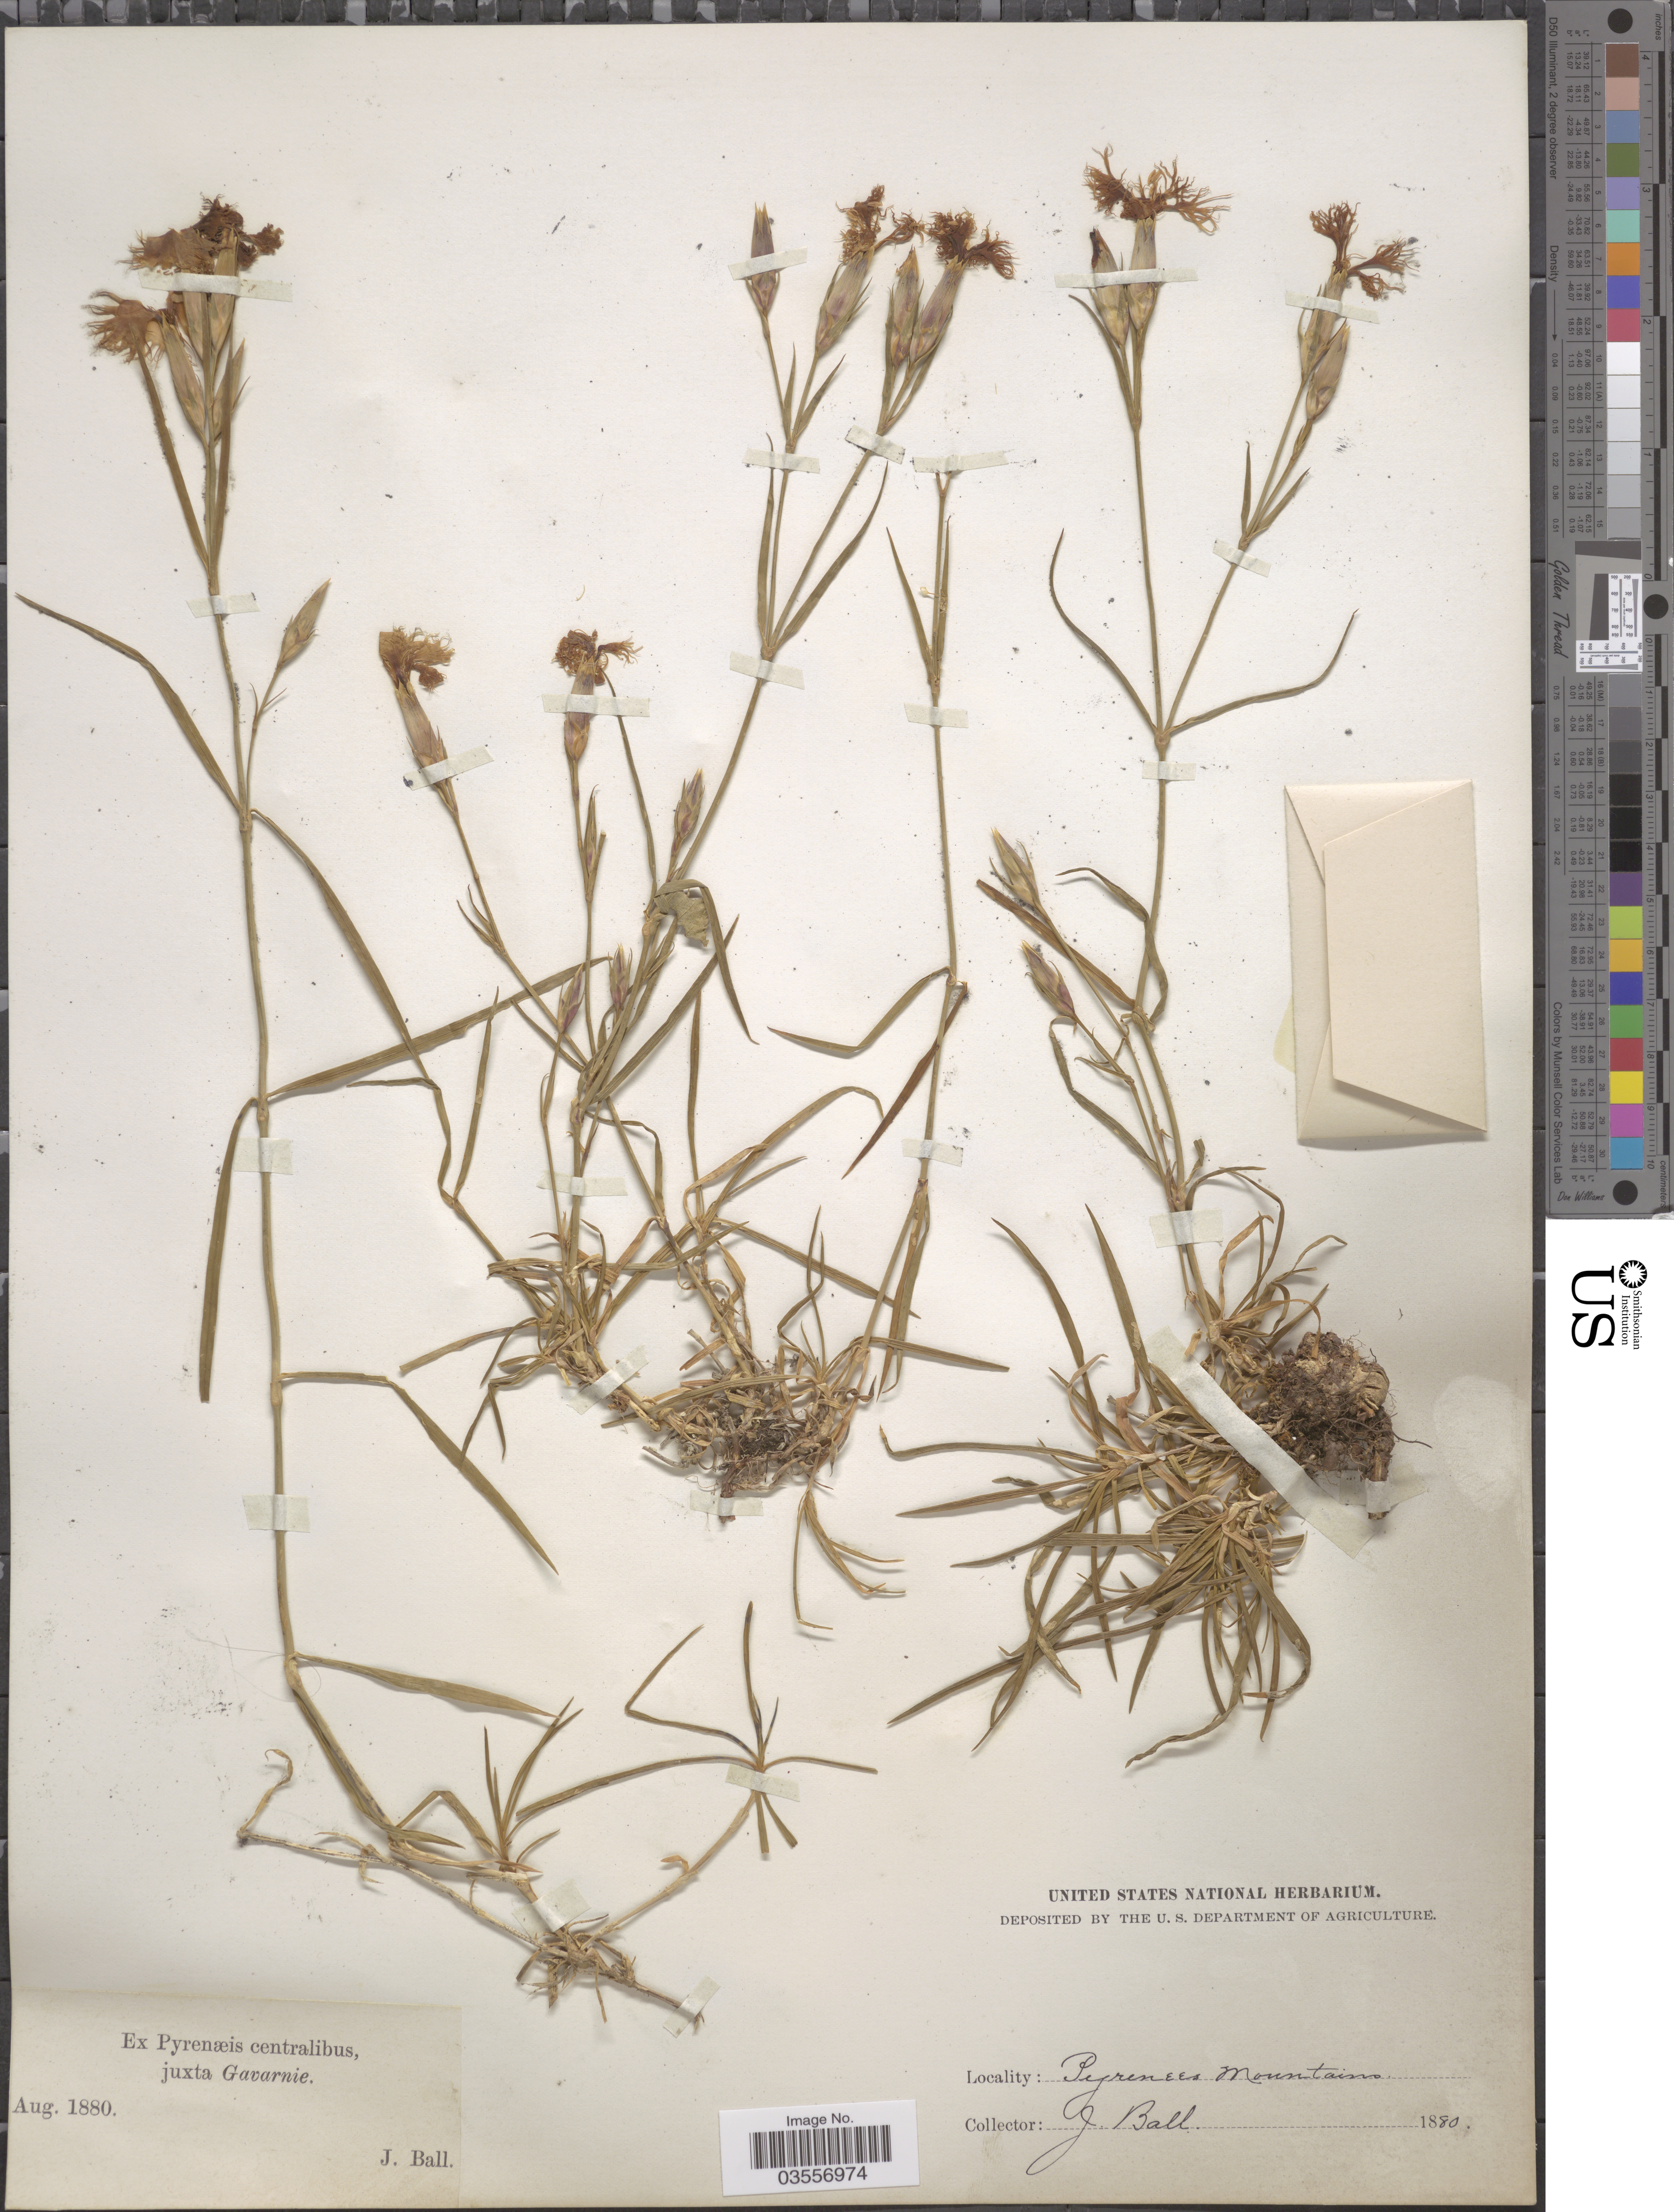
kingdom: Plantae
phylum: Tracheophyta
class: Magnoliopsida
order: Caryophyllales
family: Caryophyllaceae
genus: Dianthus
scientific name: Dianthus sp.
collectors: J. Ball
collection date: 1880-08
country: France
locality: Ex Pyrenæis centralibus, juxta Gavarnie. Pyrenees Mountains.